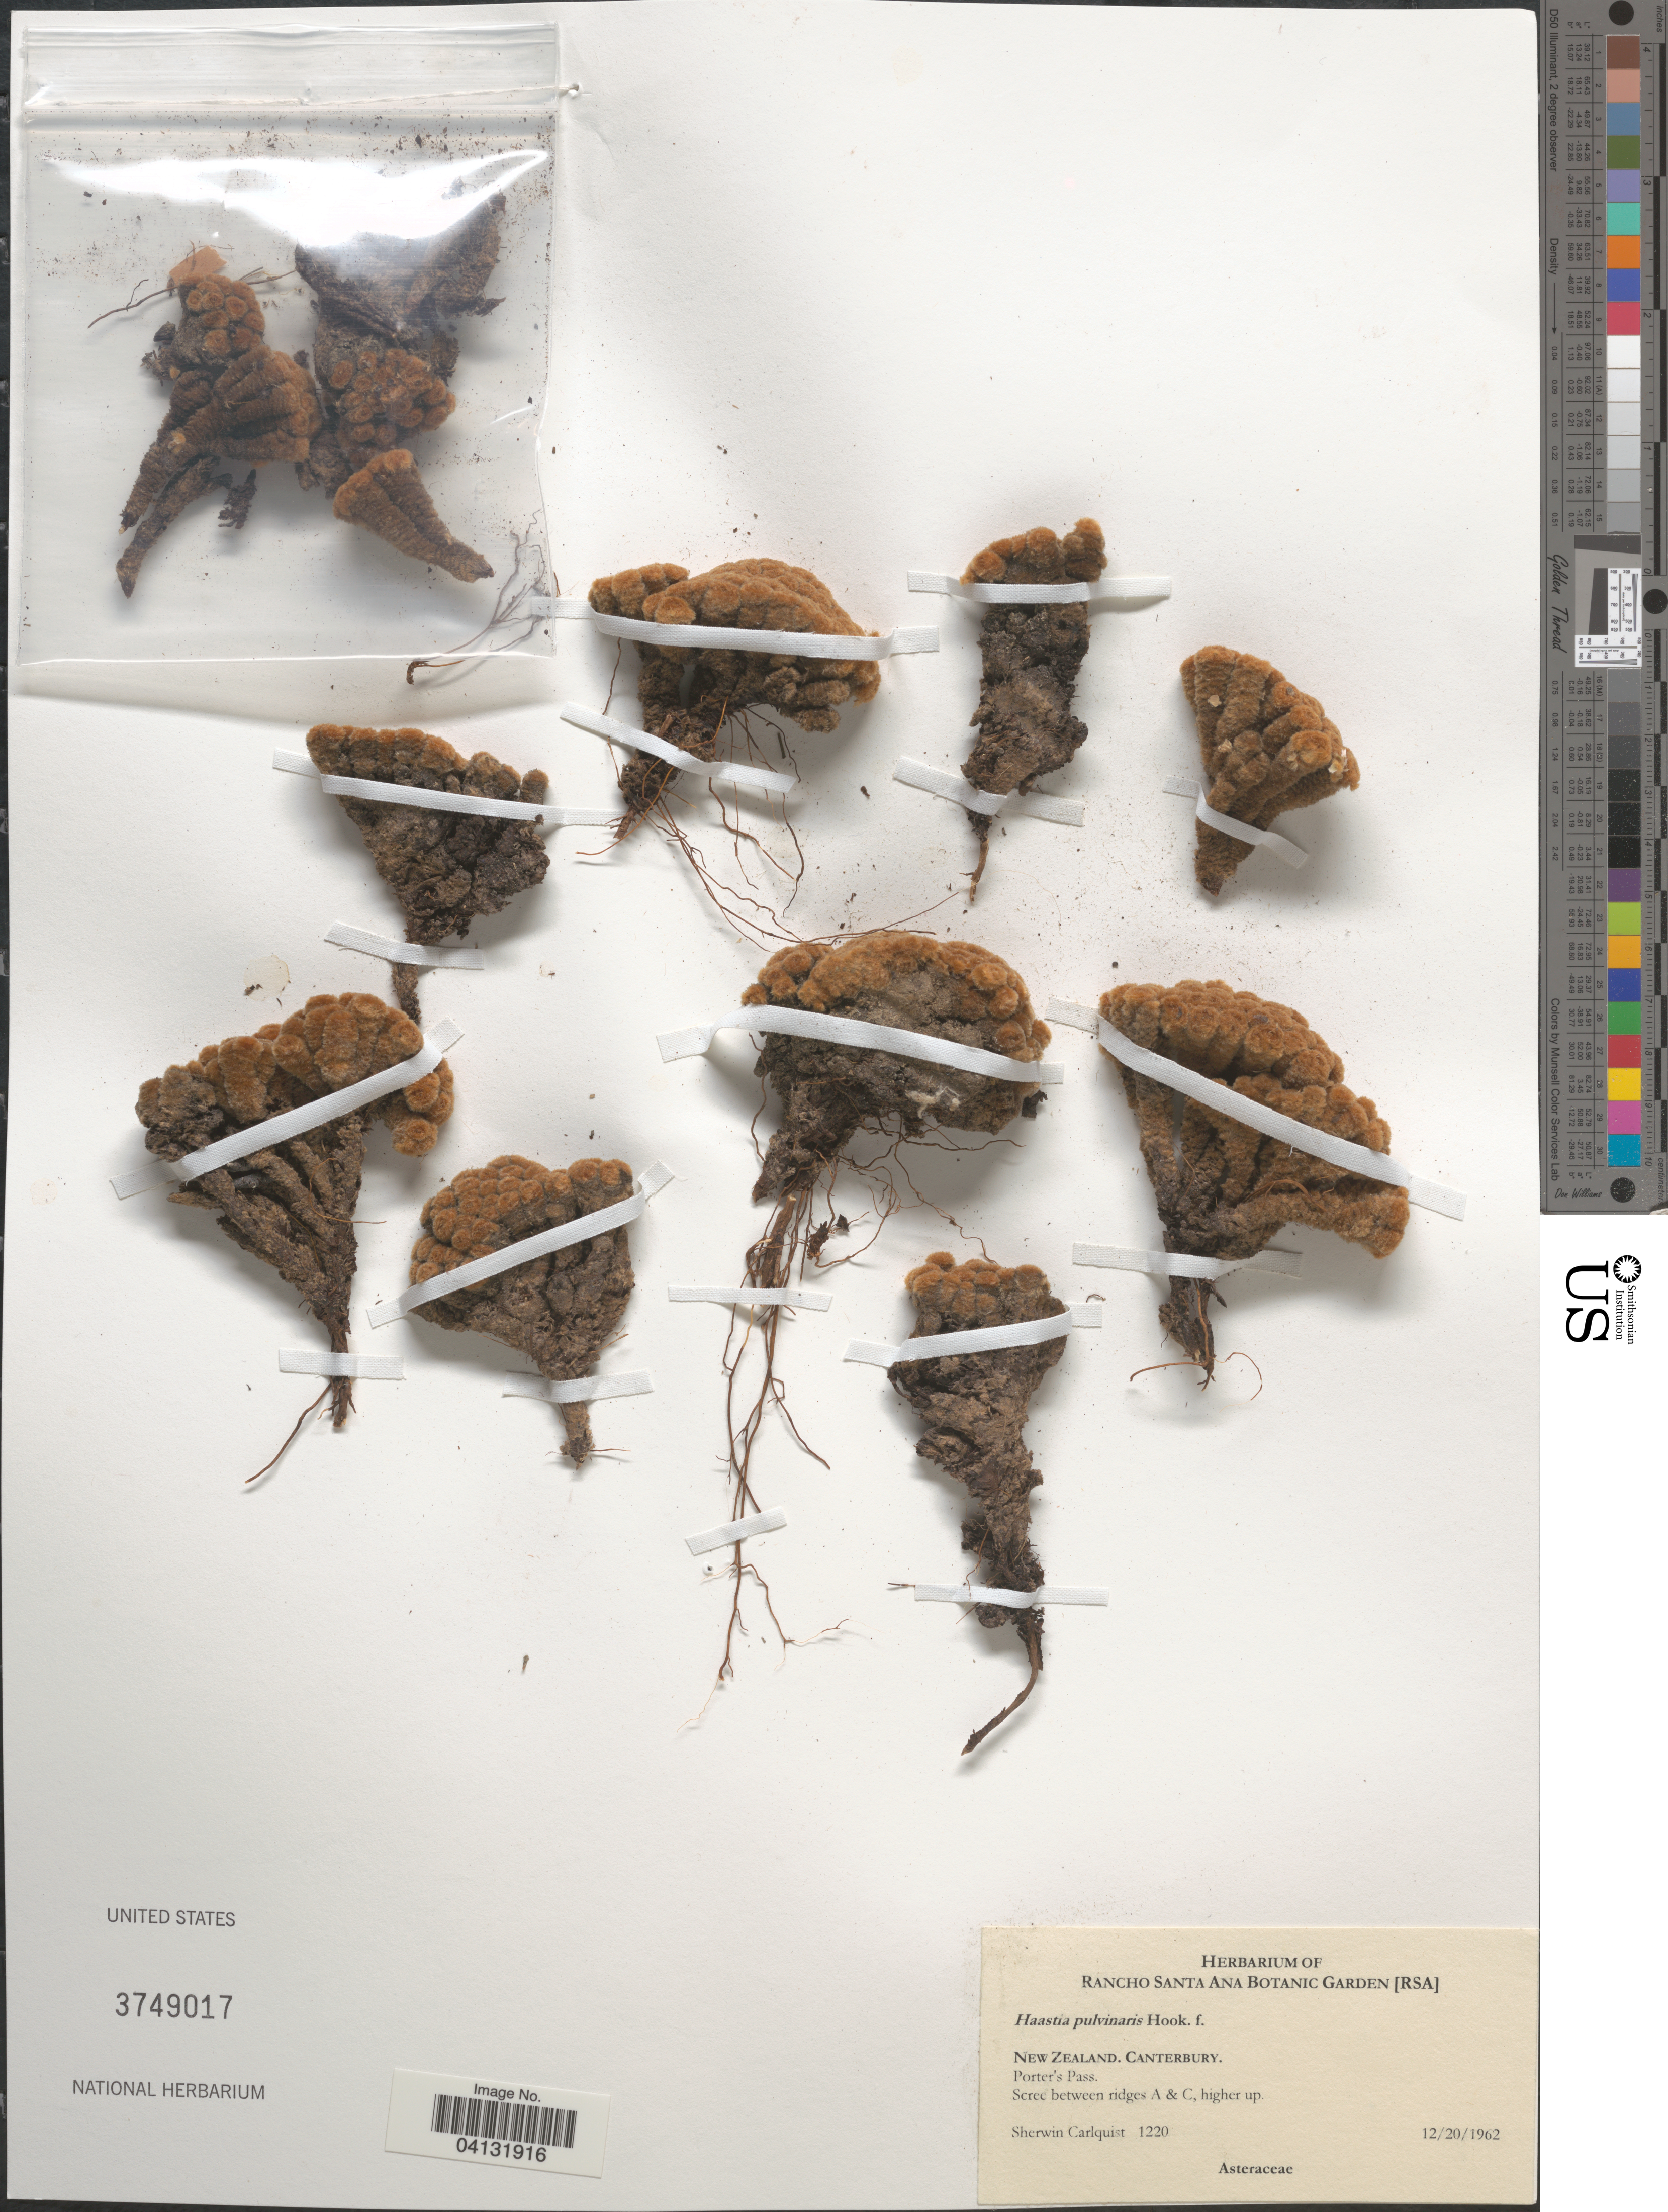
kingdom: Plantae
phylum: Tracheophyta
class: Magnoliopsida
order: Asterales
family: Asteraceae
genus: Haastia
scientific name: Haastia pulvinaris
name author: Hook. f.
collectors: S. Carlquist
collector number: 1220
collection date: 1962-12-20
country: New Zealand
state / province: Canterbury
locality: Porter's Pass. Scree between ridges A & C.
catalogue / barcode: US 3749017